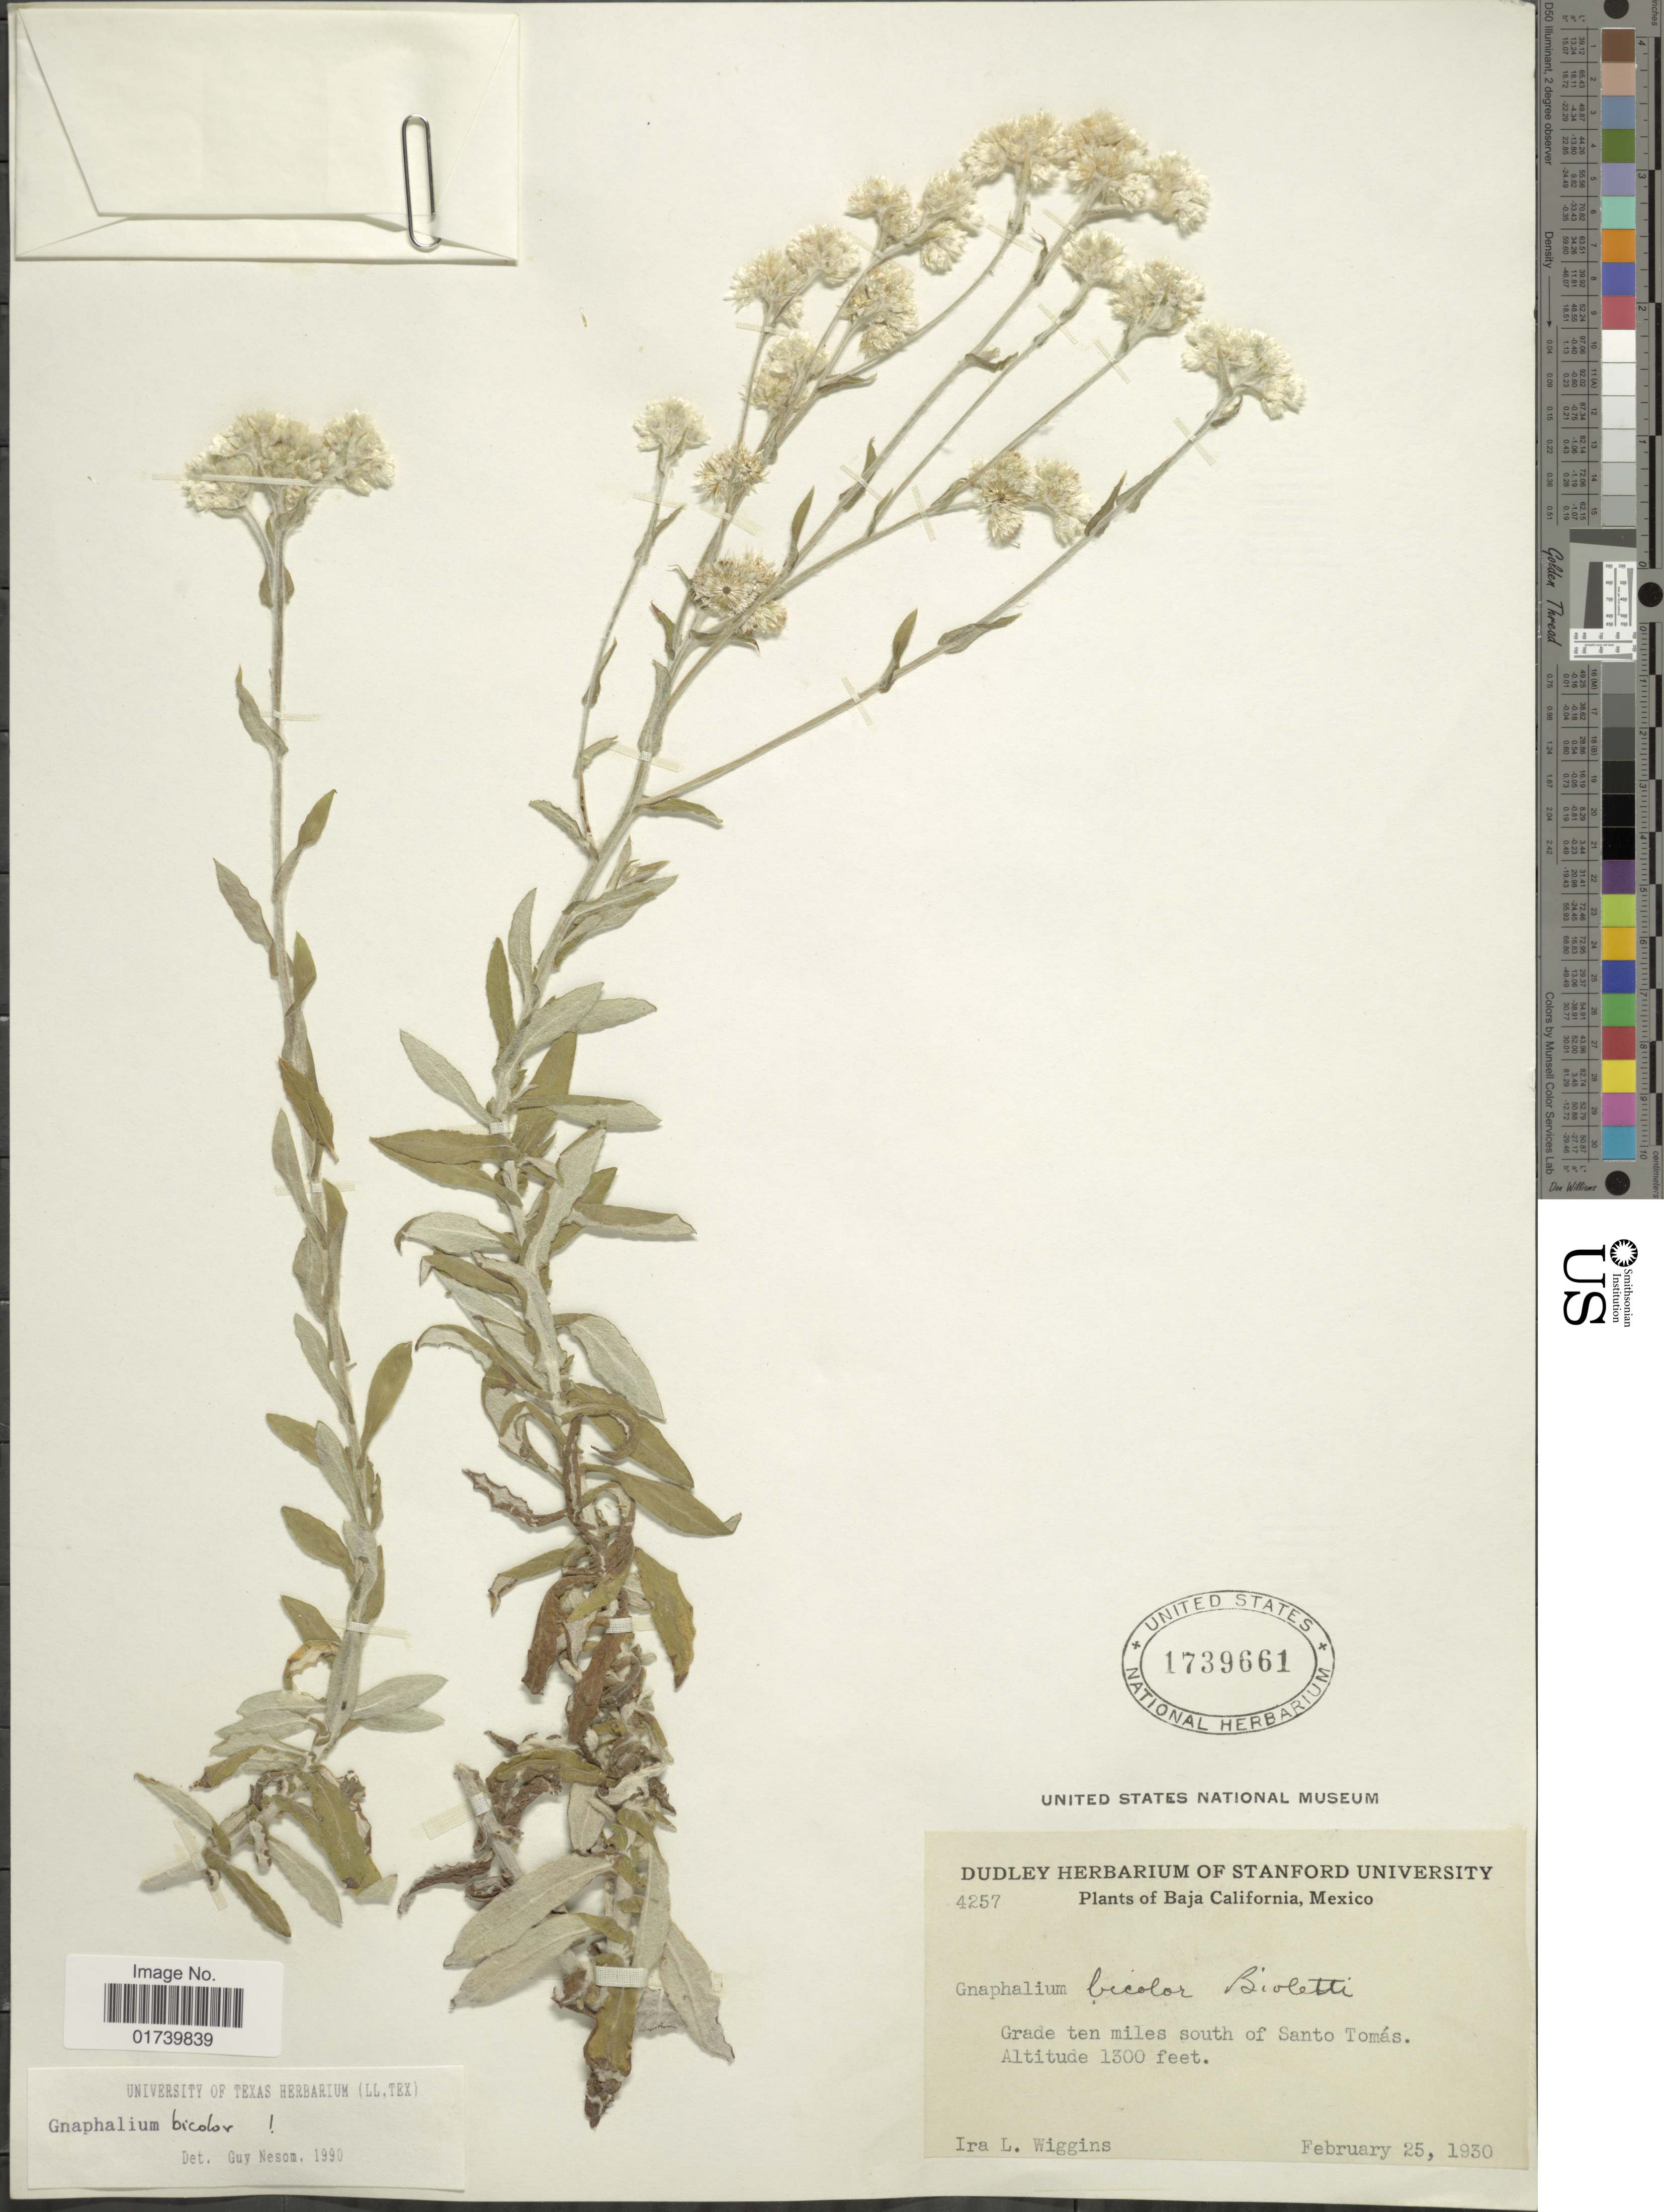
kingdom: Plantae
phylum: Tracheophyta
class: Magnoliopsida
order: Asterales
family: Asteraceae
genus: Pseudognaphalium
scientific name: Pseudognaphalium biolettii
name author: Anderb.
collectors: I. L. Wiggins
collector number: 4257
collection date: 1930-02-25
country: Mexico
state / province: Baja California Sur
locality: Grade ten miles south of Santo Tomas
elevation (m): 396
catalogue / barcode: US 1739661